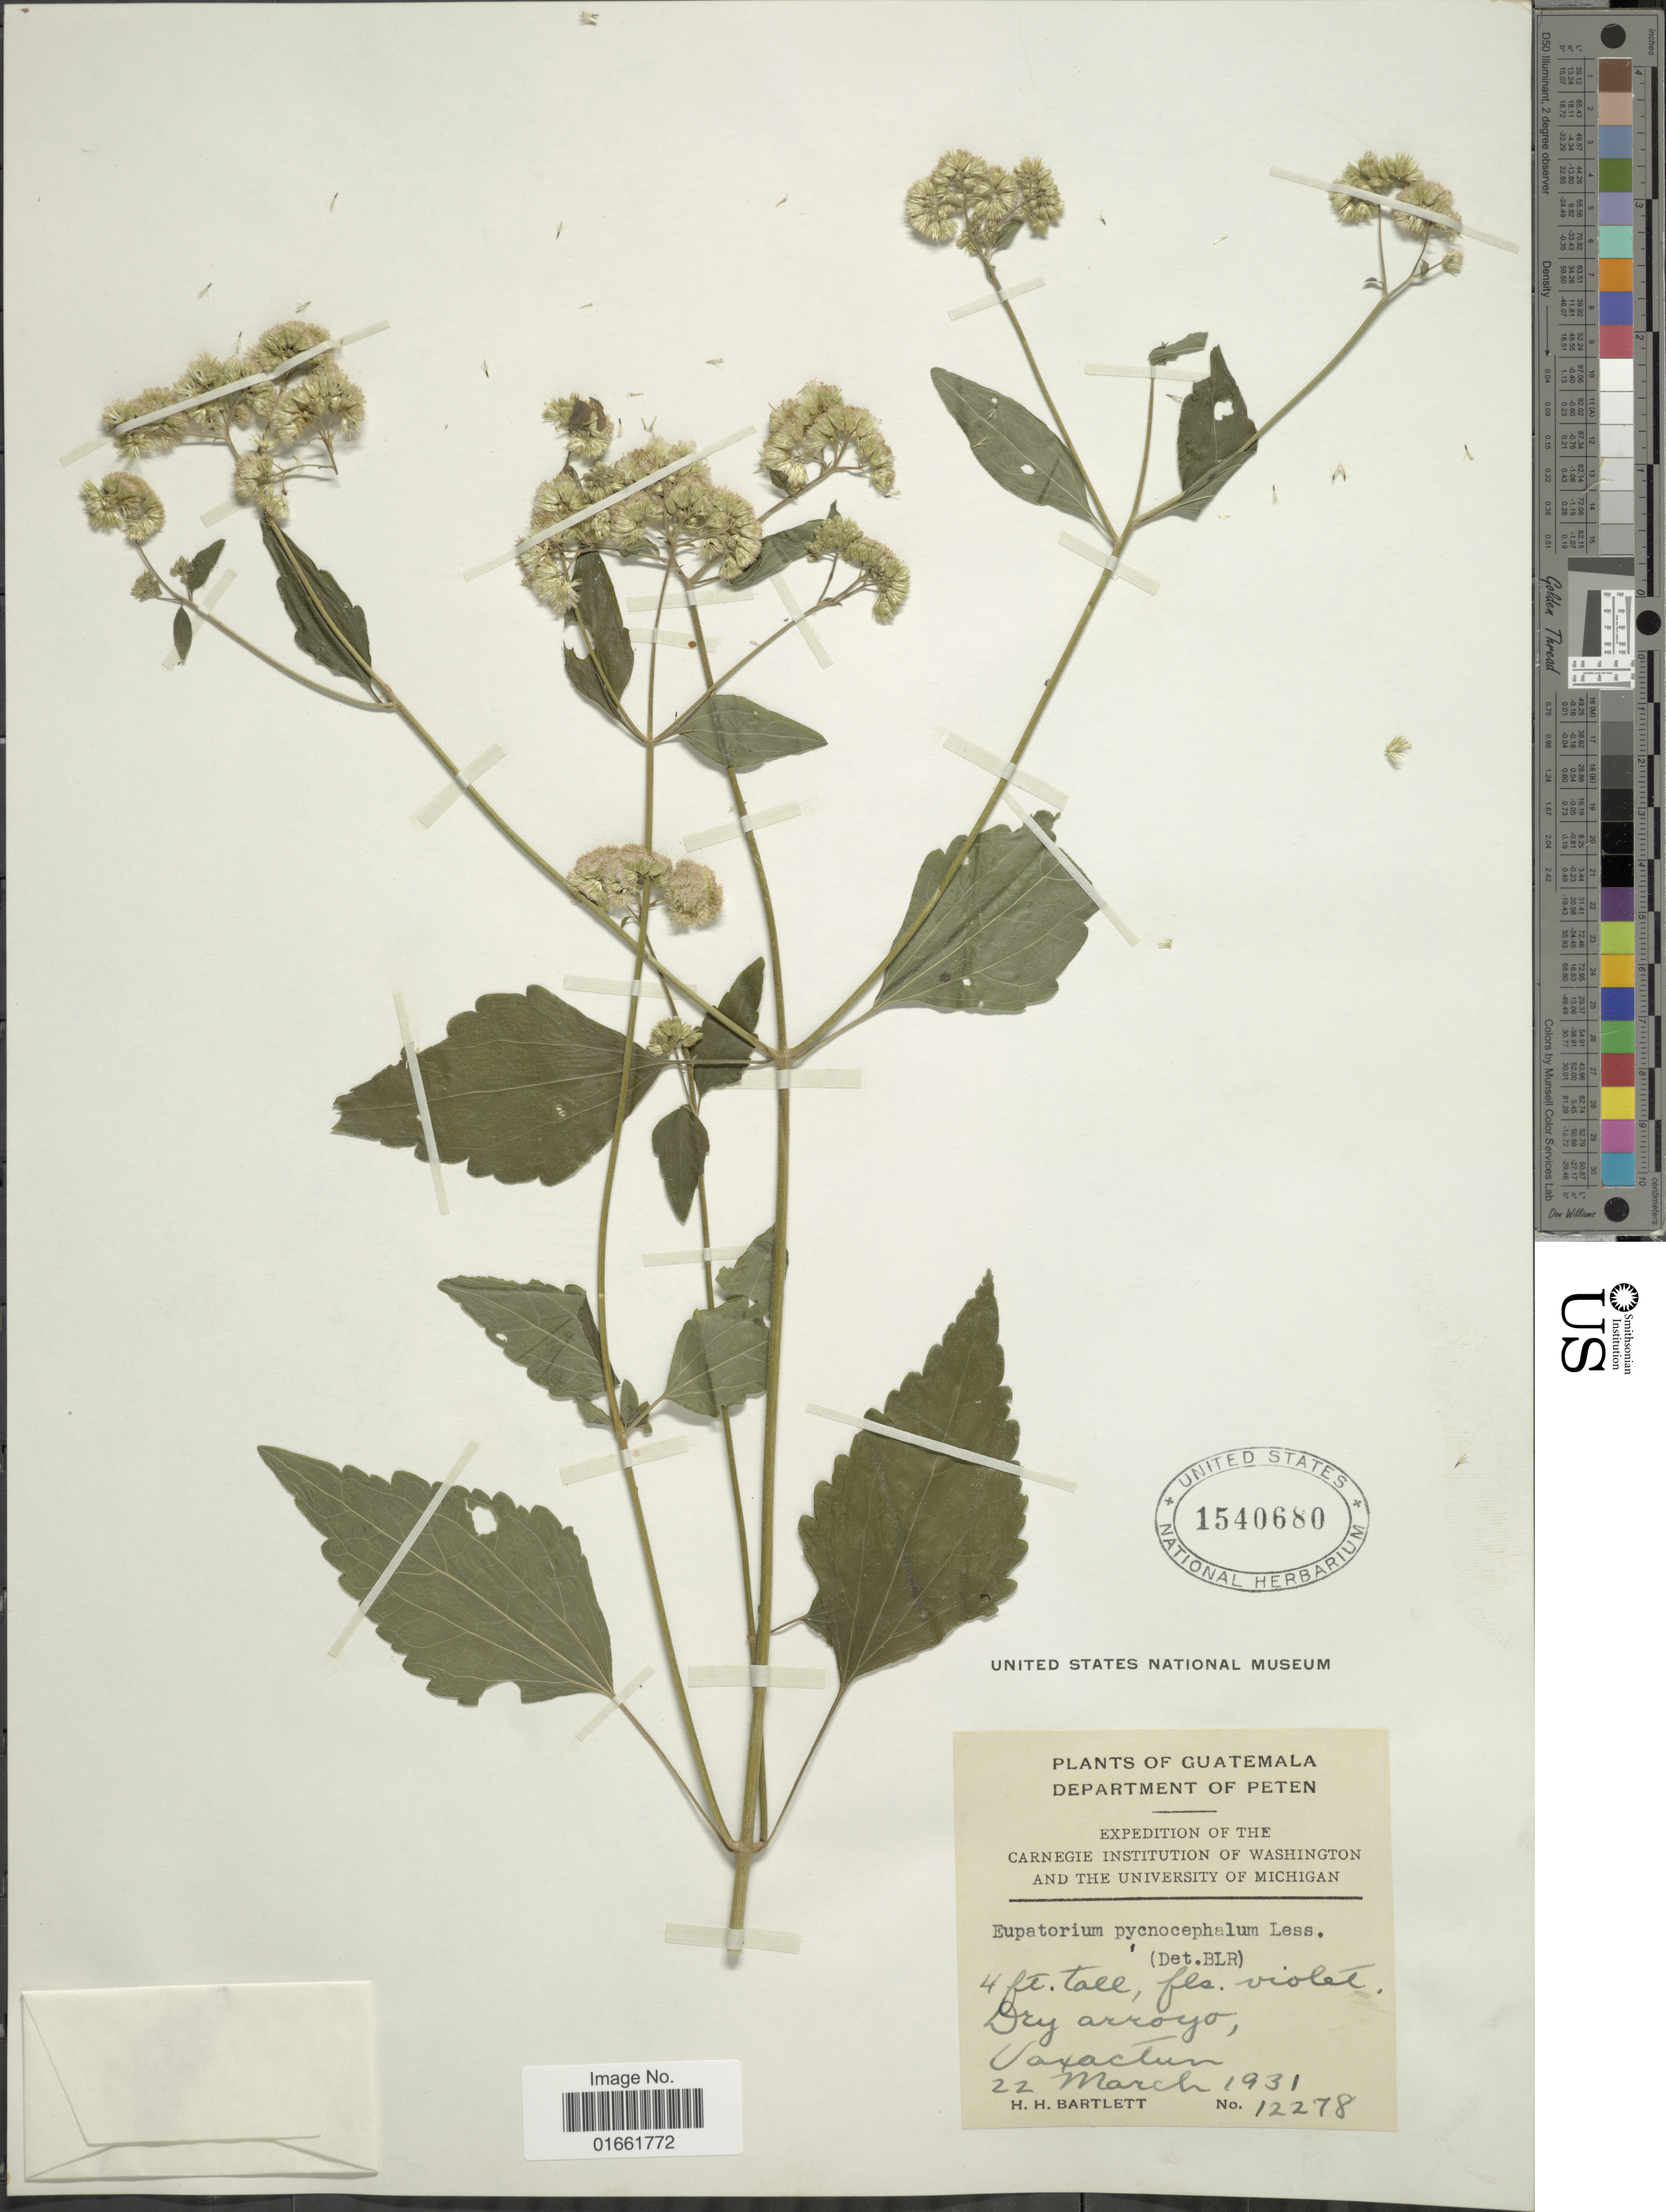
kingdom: Plantae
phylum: Tracheophyta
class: Magnoliopsida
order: Asterales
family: Asteraceae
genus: Fleischmannia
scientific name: Fleischmannia pratensis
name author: (Klatt) R.M. King & H. Rob.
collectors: H. H. Bartlett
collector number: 12278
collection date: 1931-03-22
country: Guatemala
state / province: El Petén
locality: Department of Peten. Dry arroyo, Uaxactun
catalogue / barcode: US 1540680